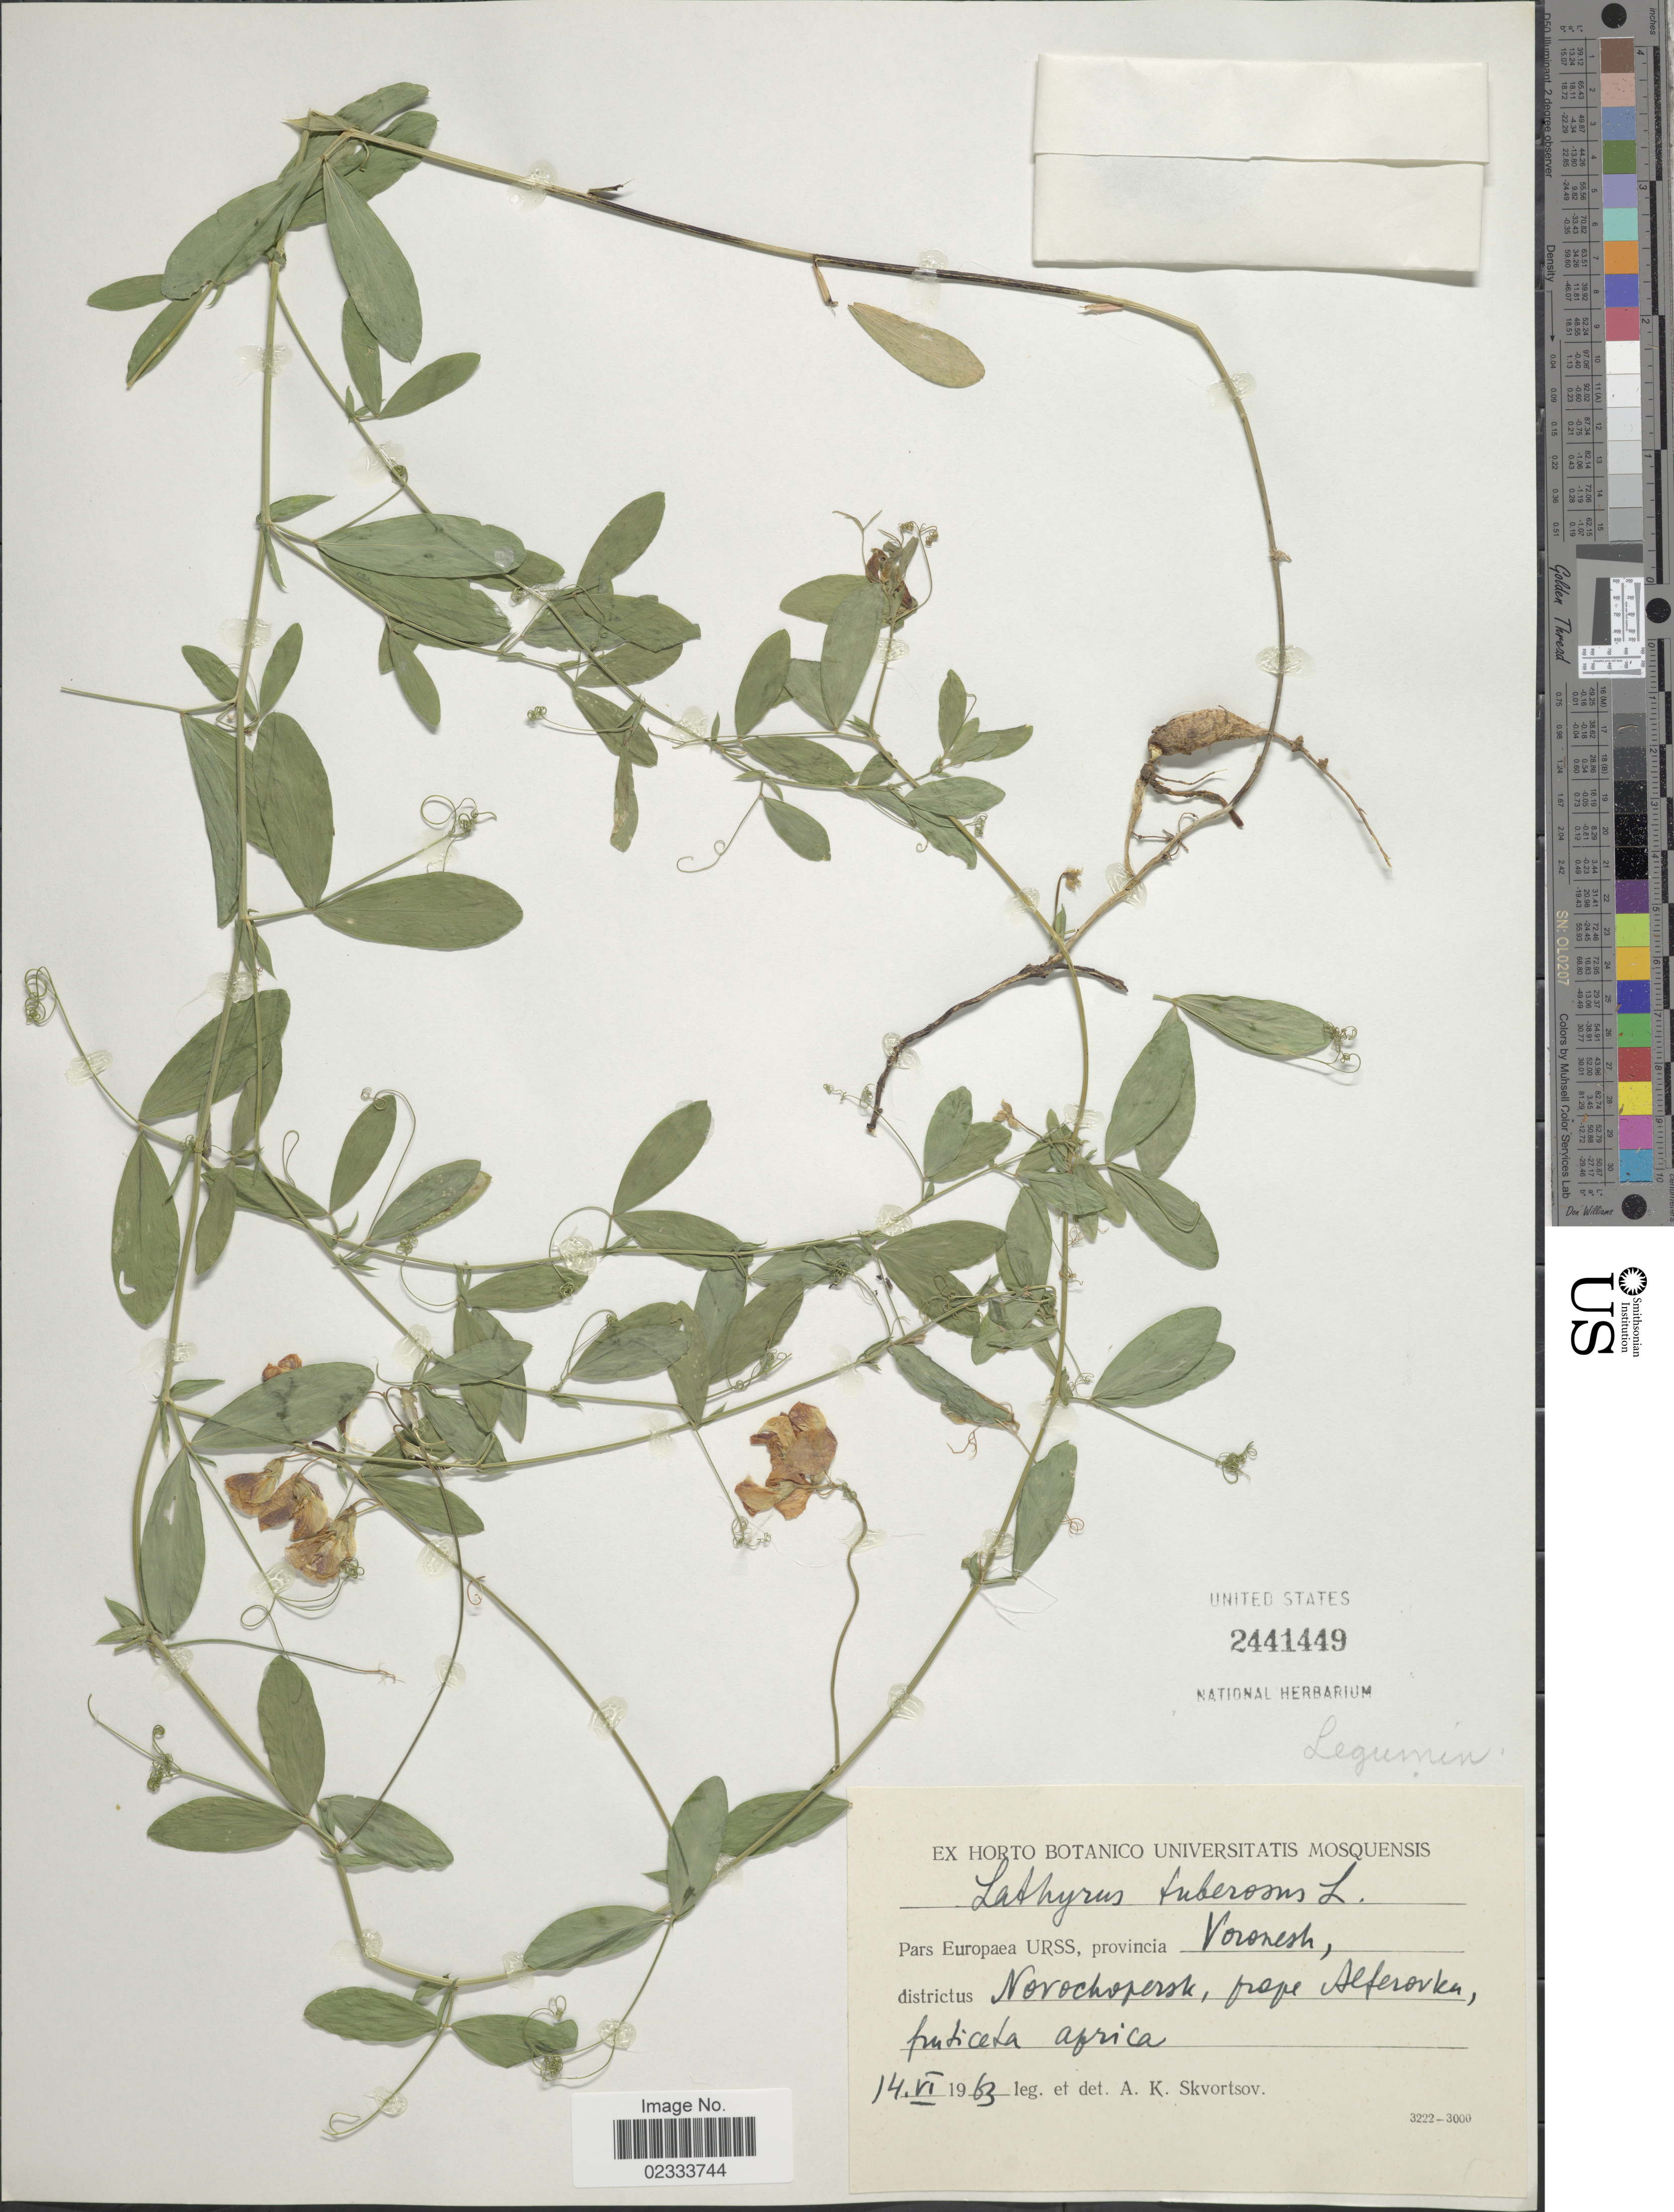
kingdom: Plantae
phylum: Tracheophyta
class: Magnoliopsida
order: Fabales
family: Fabaceae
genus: Lathyrus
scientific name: Lathyrus tuberosus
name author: L.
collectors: A. K. Skvortsov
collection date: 1963-06-14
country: Russian Federation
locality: Pars Europaea URSS, provincia Voronesh, districtus Norochopersk, prope Alferovka, fruticeta Africa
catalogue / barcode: US 2441449